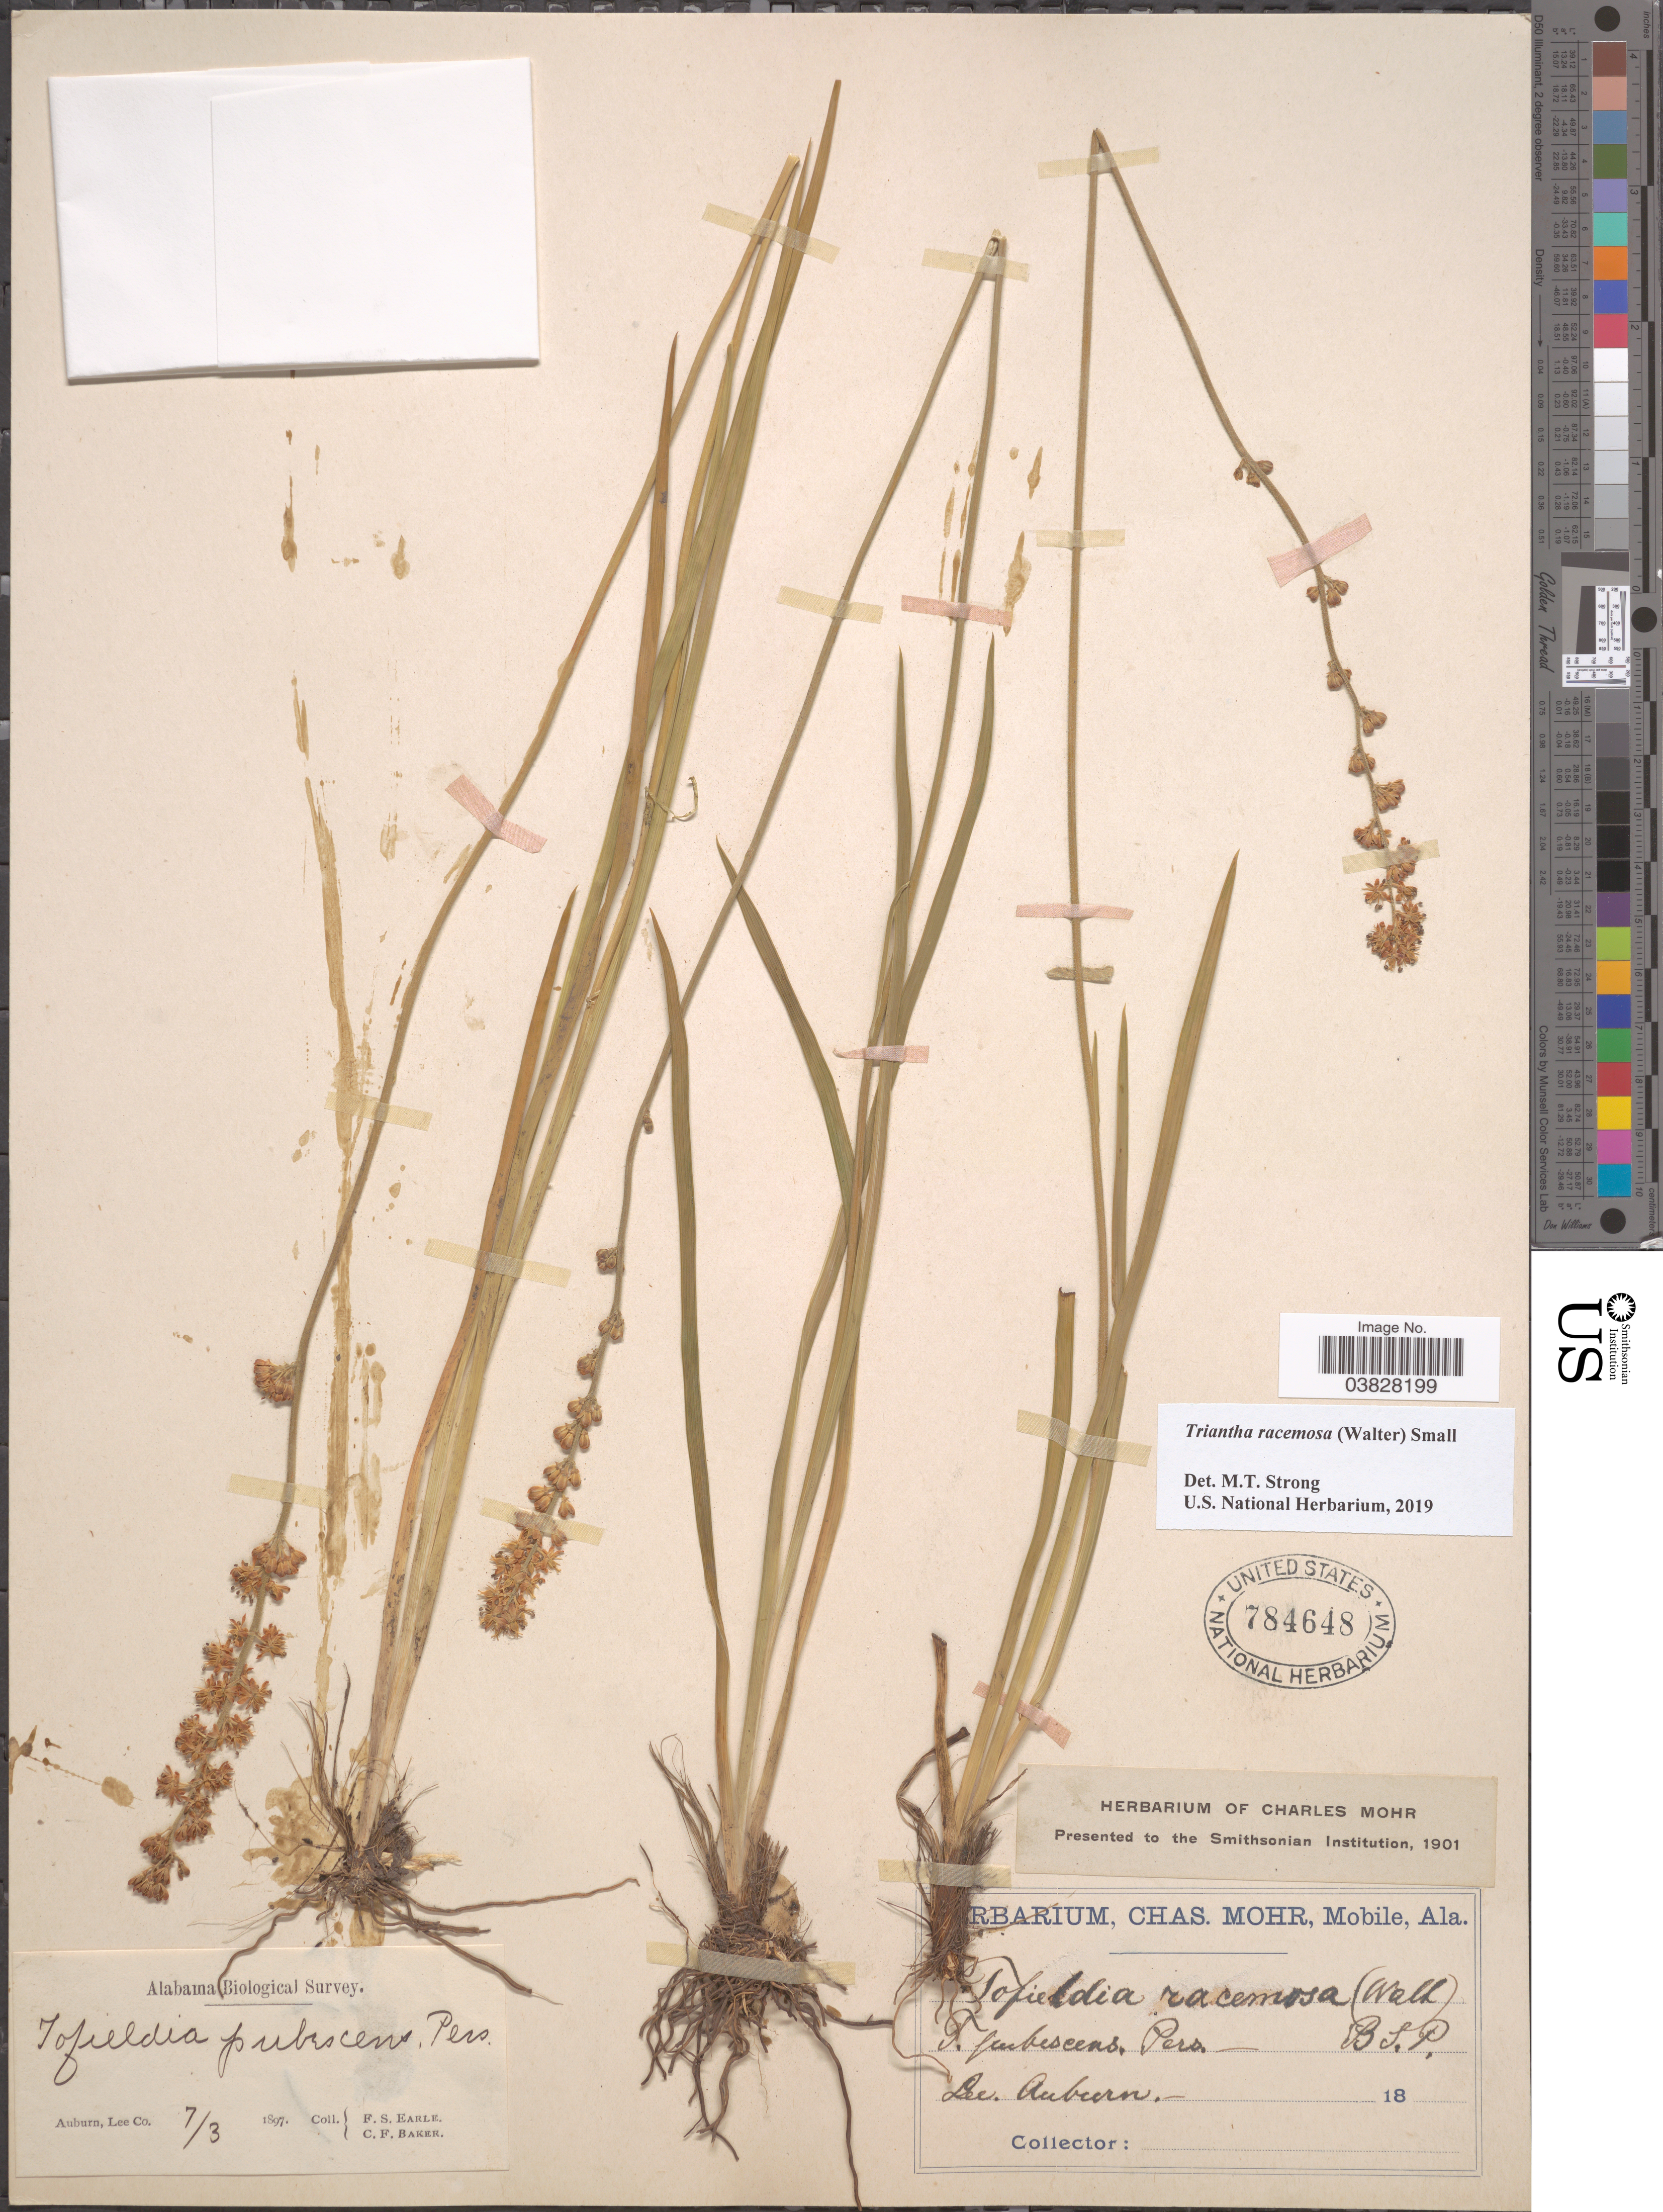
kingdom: Plantae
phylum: Tracheophyta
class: Liliopsida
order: Alismatales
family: Tofieldiaceae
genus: Triantha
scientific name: Triantha racemosa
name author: (Walter) Small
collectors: F. S. Earle & C. F. Baker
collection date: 1897-07-03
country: United States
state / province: Alabama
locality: Auburn, Lee Co.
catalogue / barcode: US 784648